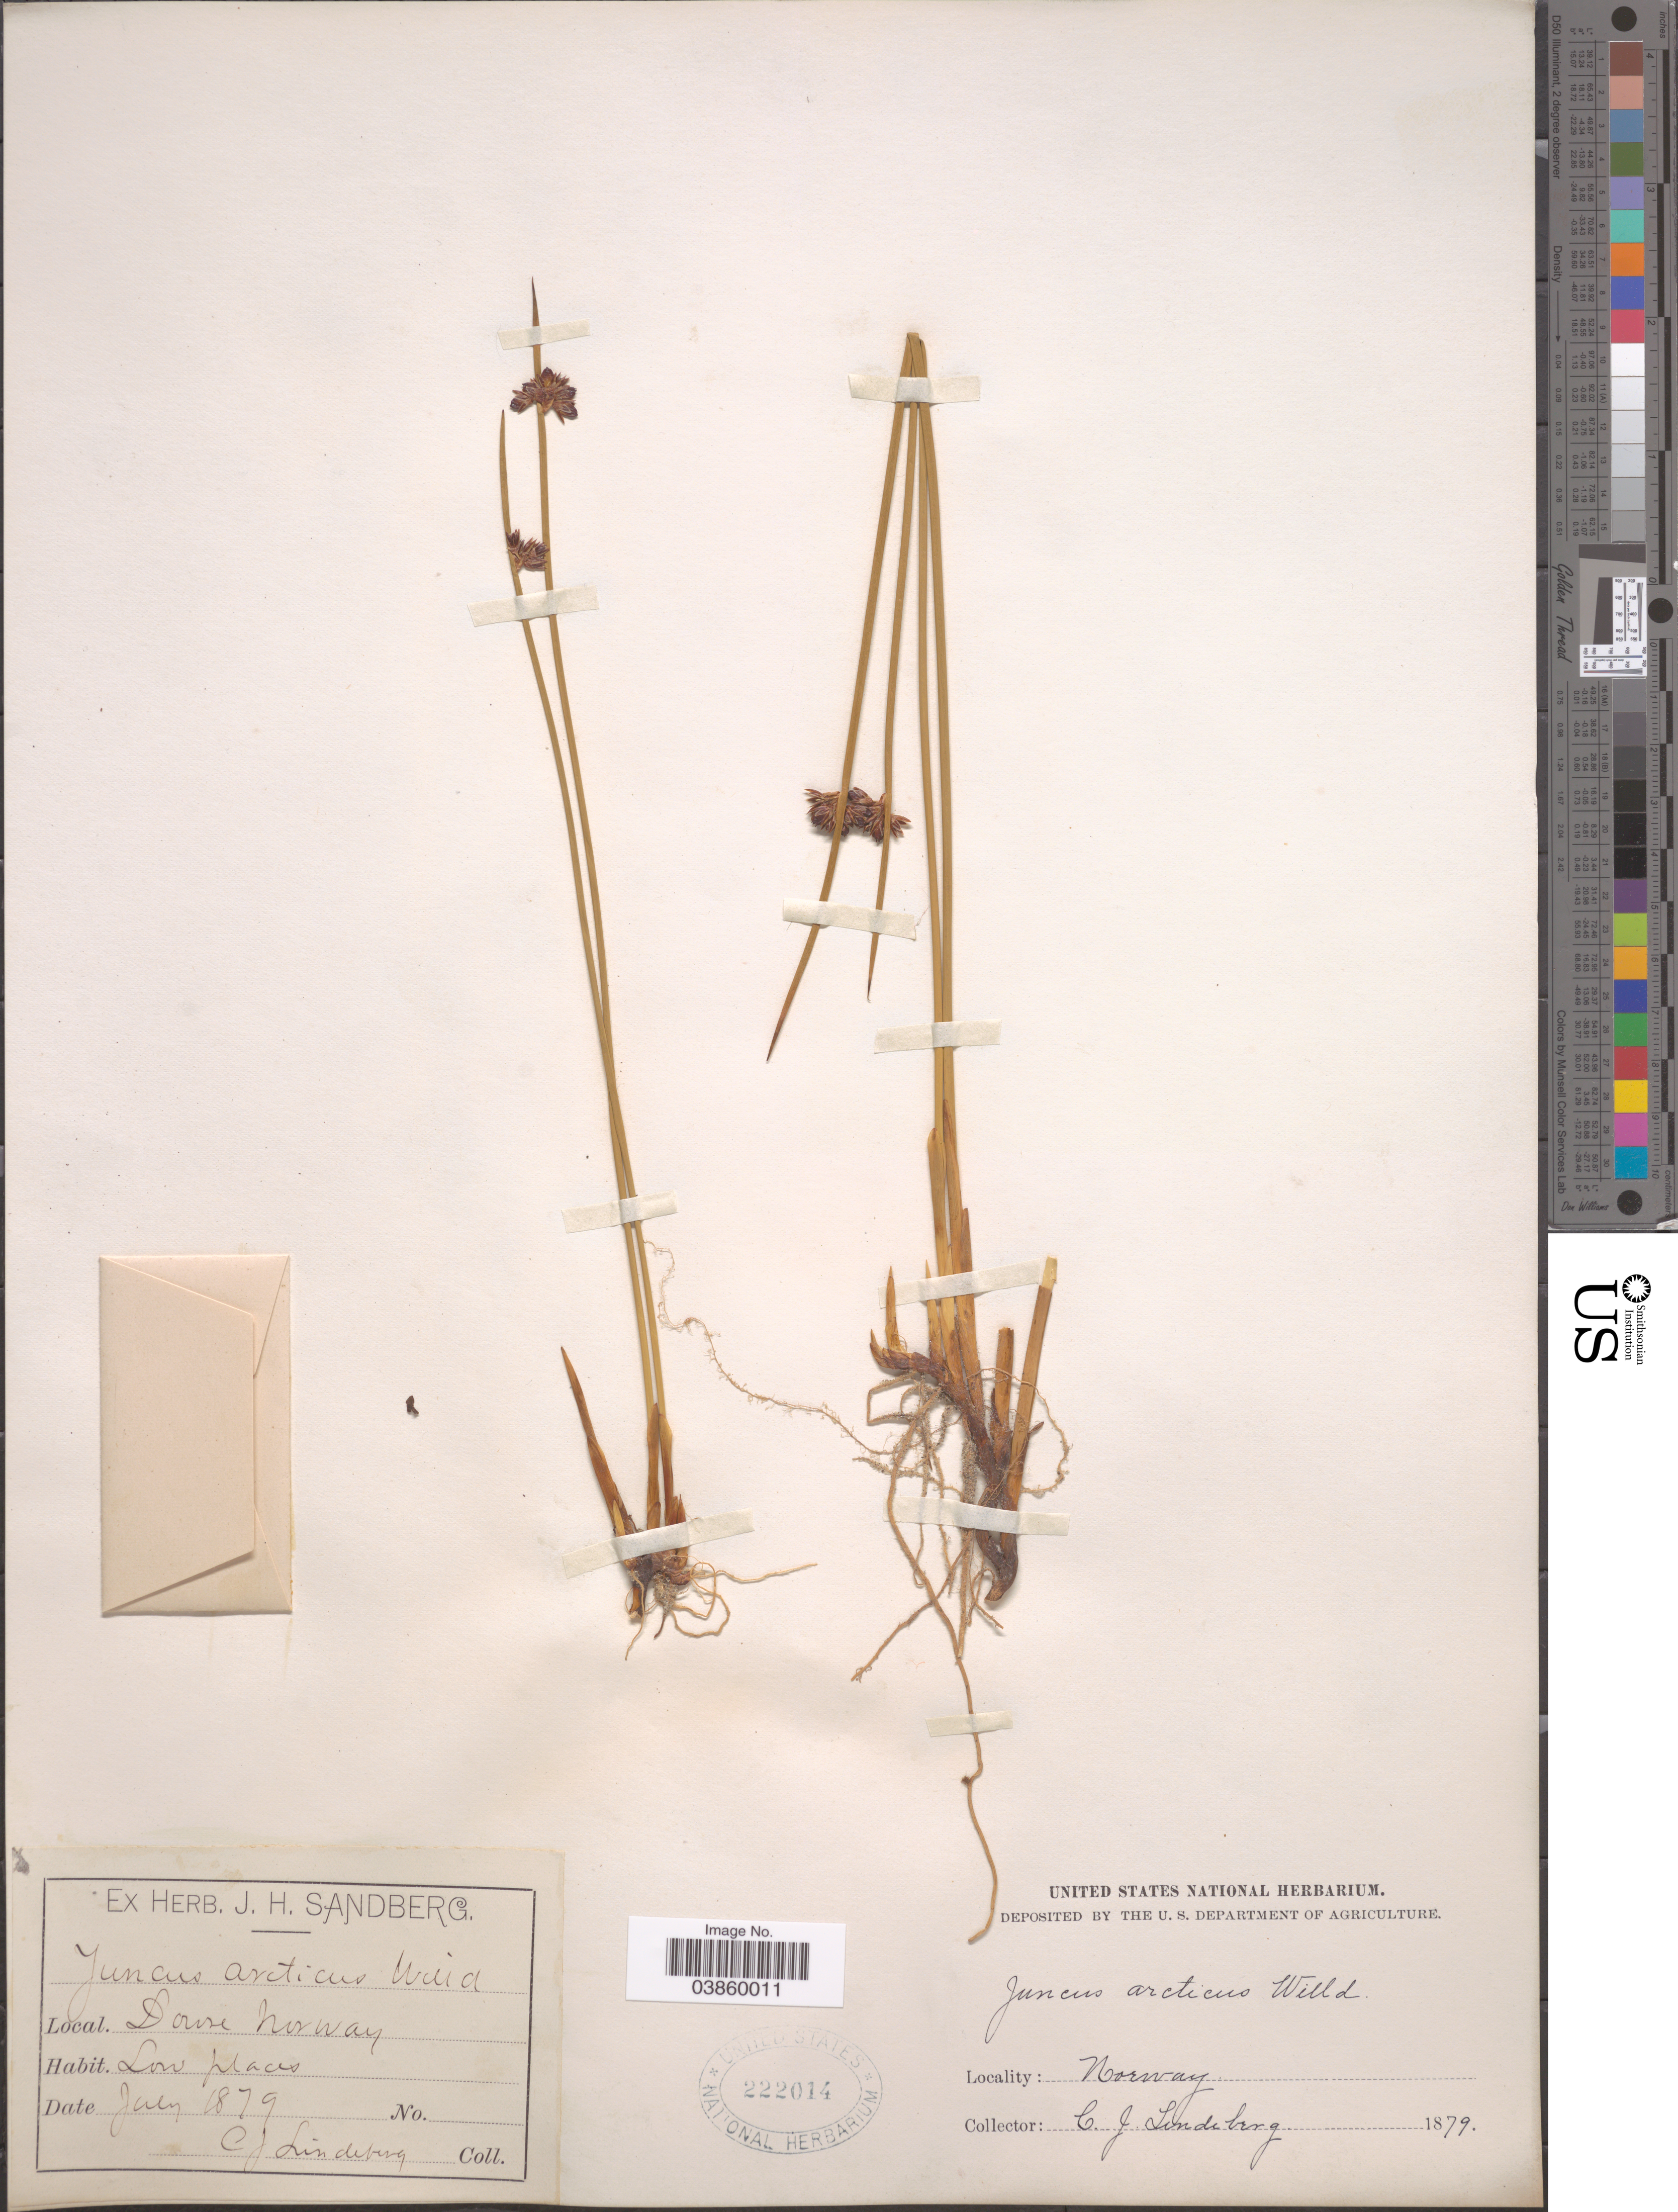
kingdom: Plantae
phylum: Tracheophyta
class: Liliopsida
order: Poales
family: Juncaceae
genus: Juncus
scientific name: Juncus arcticus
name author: Willd.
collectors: C. Lindeberg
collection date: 1879-07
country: Norway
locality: Dovre.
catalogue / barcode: US 222014